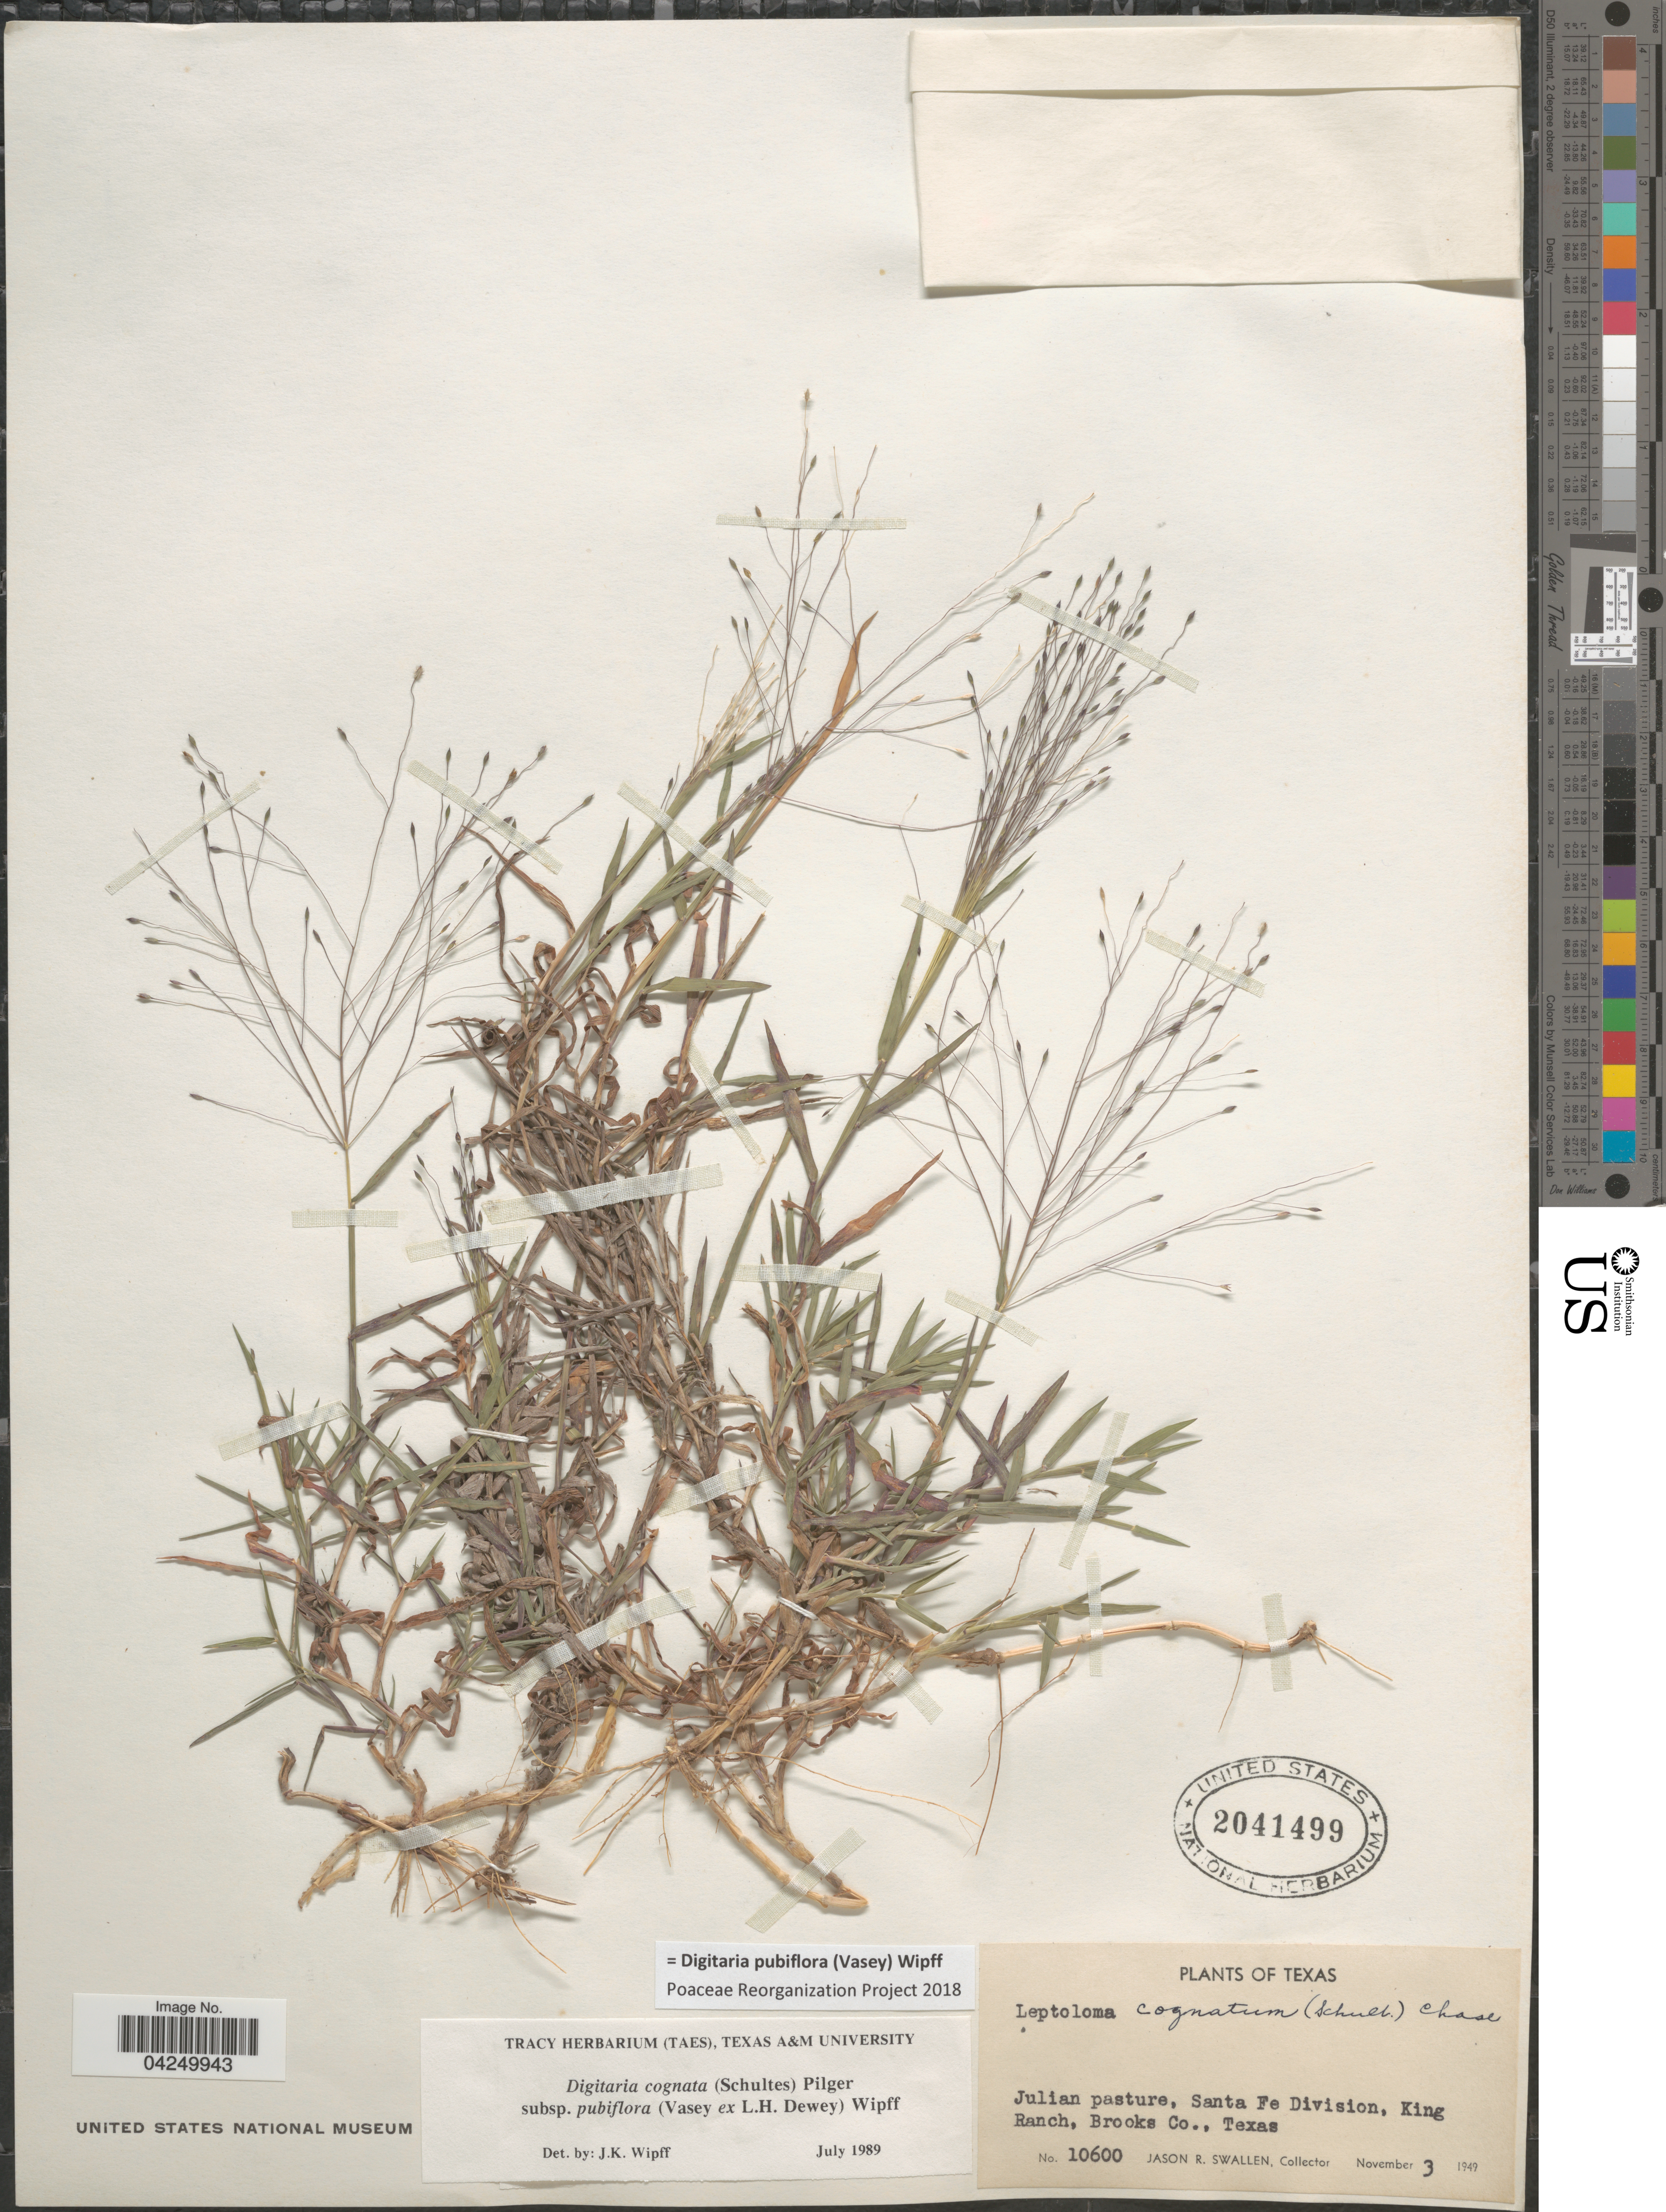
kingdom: Plantae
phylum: Tracheophyta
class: Liliopsida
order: Poales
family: Poaceae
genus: Digitaria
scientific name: Digitaria pubiflora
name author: (Vasey) Wipff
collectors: J. R. Swallen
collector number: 10600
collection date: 1949-11-03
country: United States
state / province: Texas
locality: Julian pasture, Santa Fe Division, King Ranch, Brooks Co.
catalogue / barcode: US 2041499